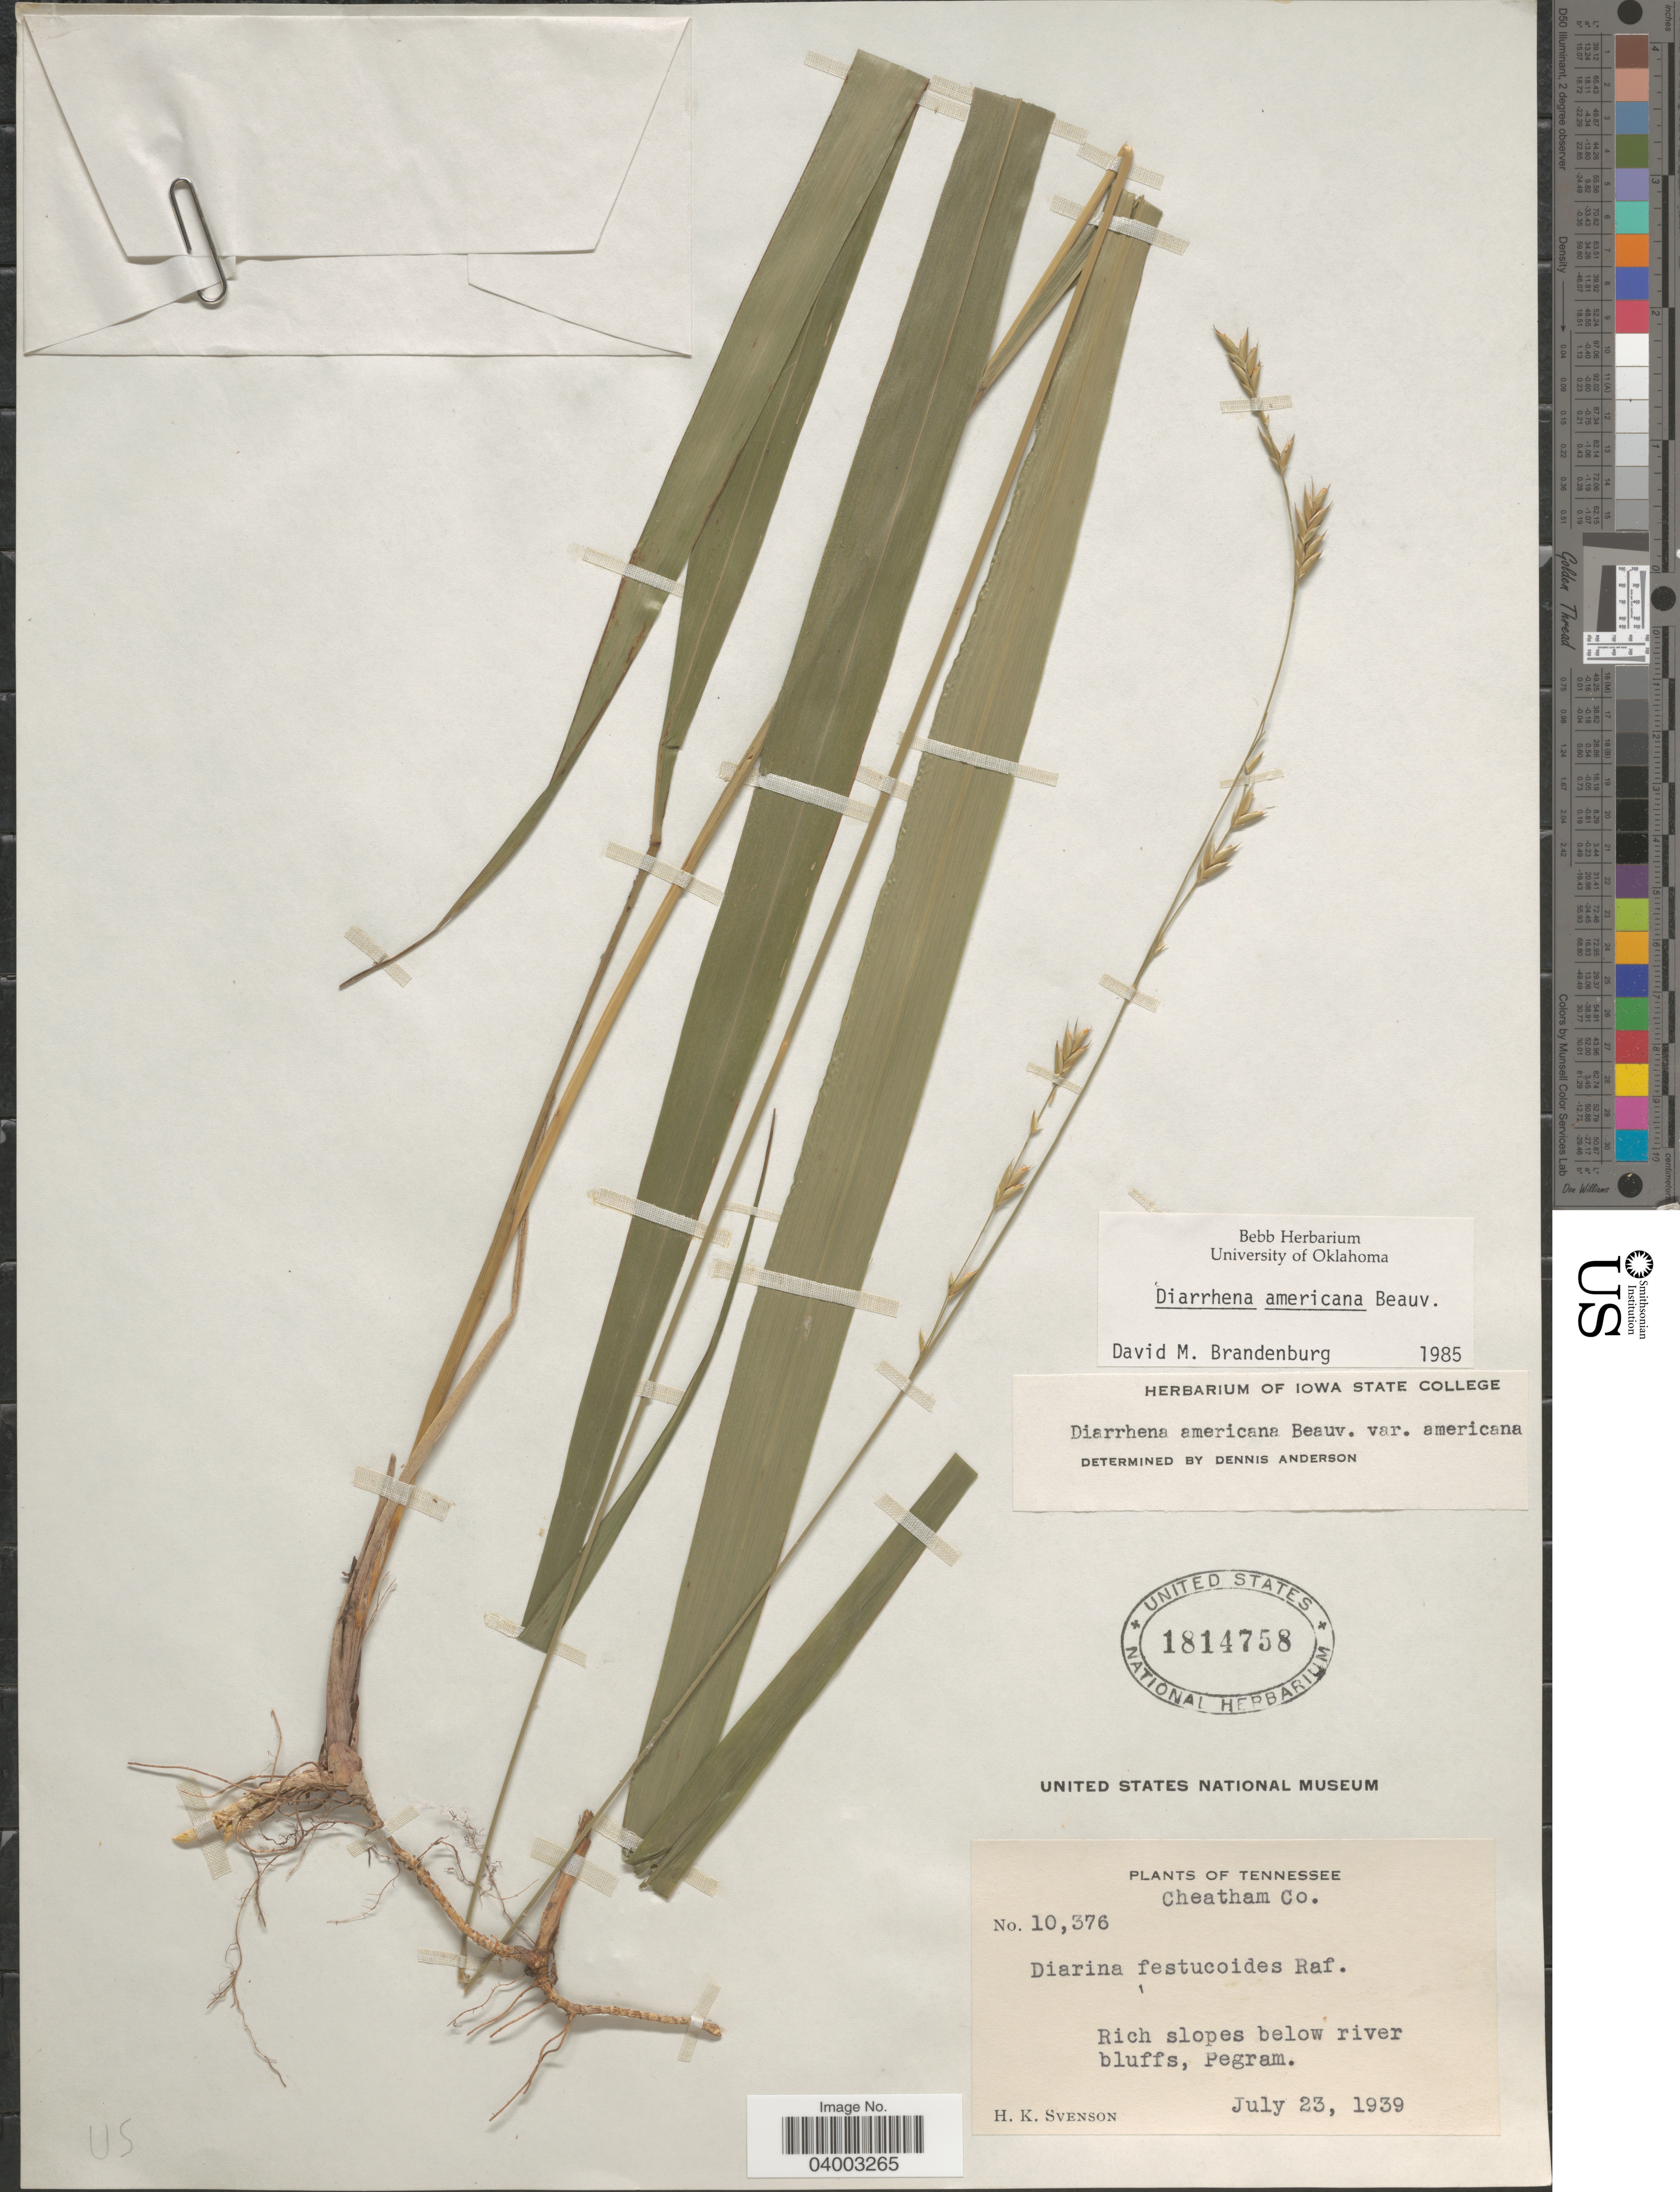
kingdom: Plantae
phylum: Tracheophyta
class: Liliopsida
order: Poales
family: Poaceae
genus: Diarrhena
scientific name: Diarrhena americana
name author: P. Beauv.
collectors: H. K. Svenson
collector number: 10376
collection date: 1939-07-23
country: United States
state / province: Tennessee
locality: Cheatham Co. Rich slopes below river bluffs, Pegram.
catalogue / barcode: US 1814758